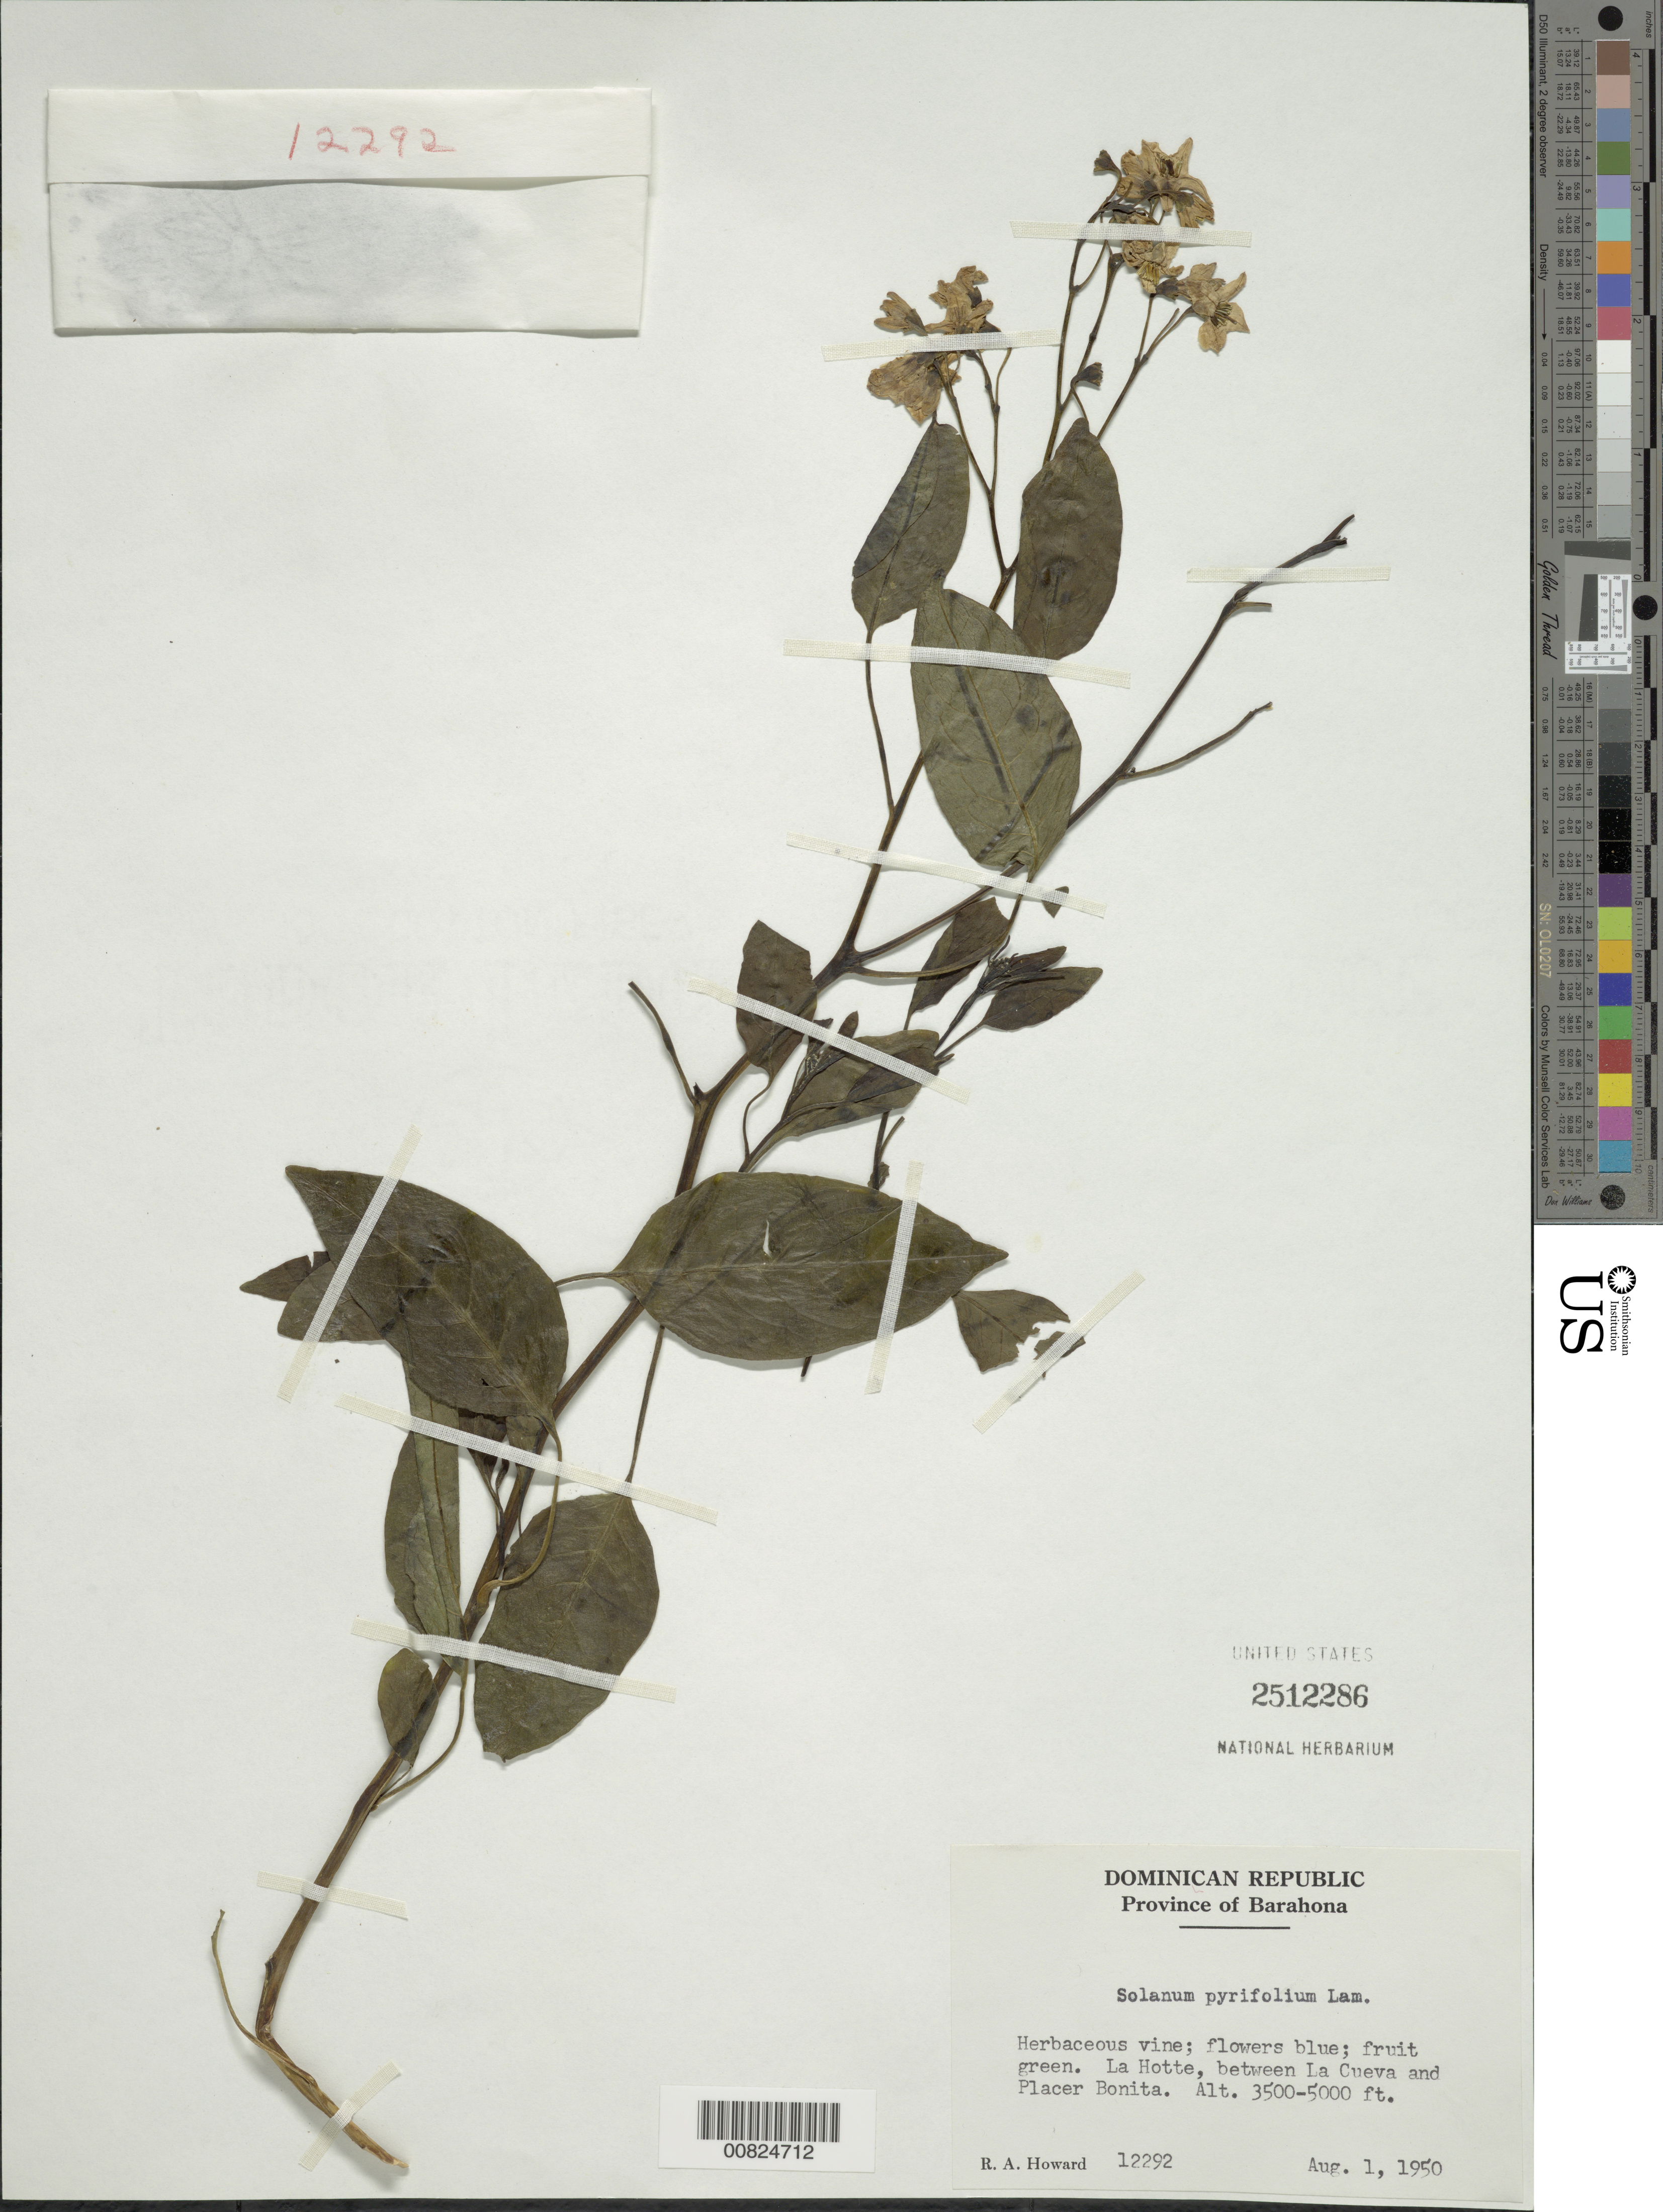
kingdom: Plantae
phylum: Tracheophyta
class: Magnoliopsida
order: Solanales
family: Solanaceae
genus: Solanum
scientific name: Solanum pyrifolium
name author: Lam.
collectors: R. A. Howard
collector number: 12292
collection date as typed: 01 Aug 1950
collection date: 1950-08-01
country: Dominican Republic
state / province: Barahona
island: Hispaniola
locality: La Hotte, between La Cueva and Placer Bonita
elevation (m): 1067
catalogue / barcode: US 2512286